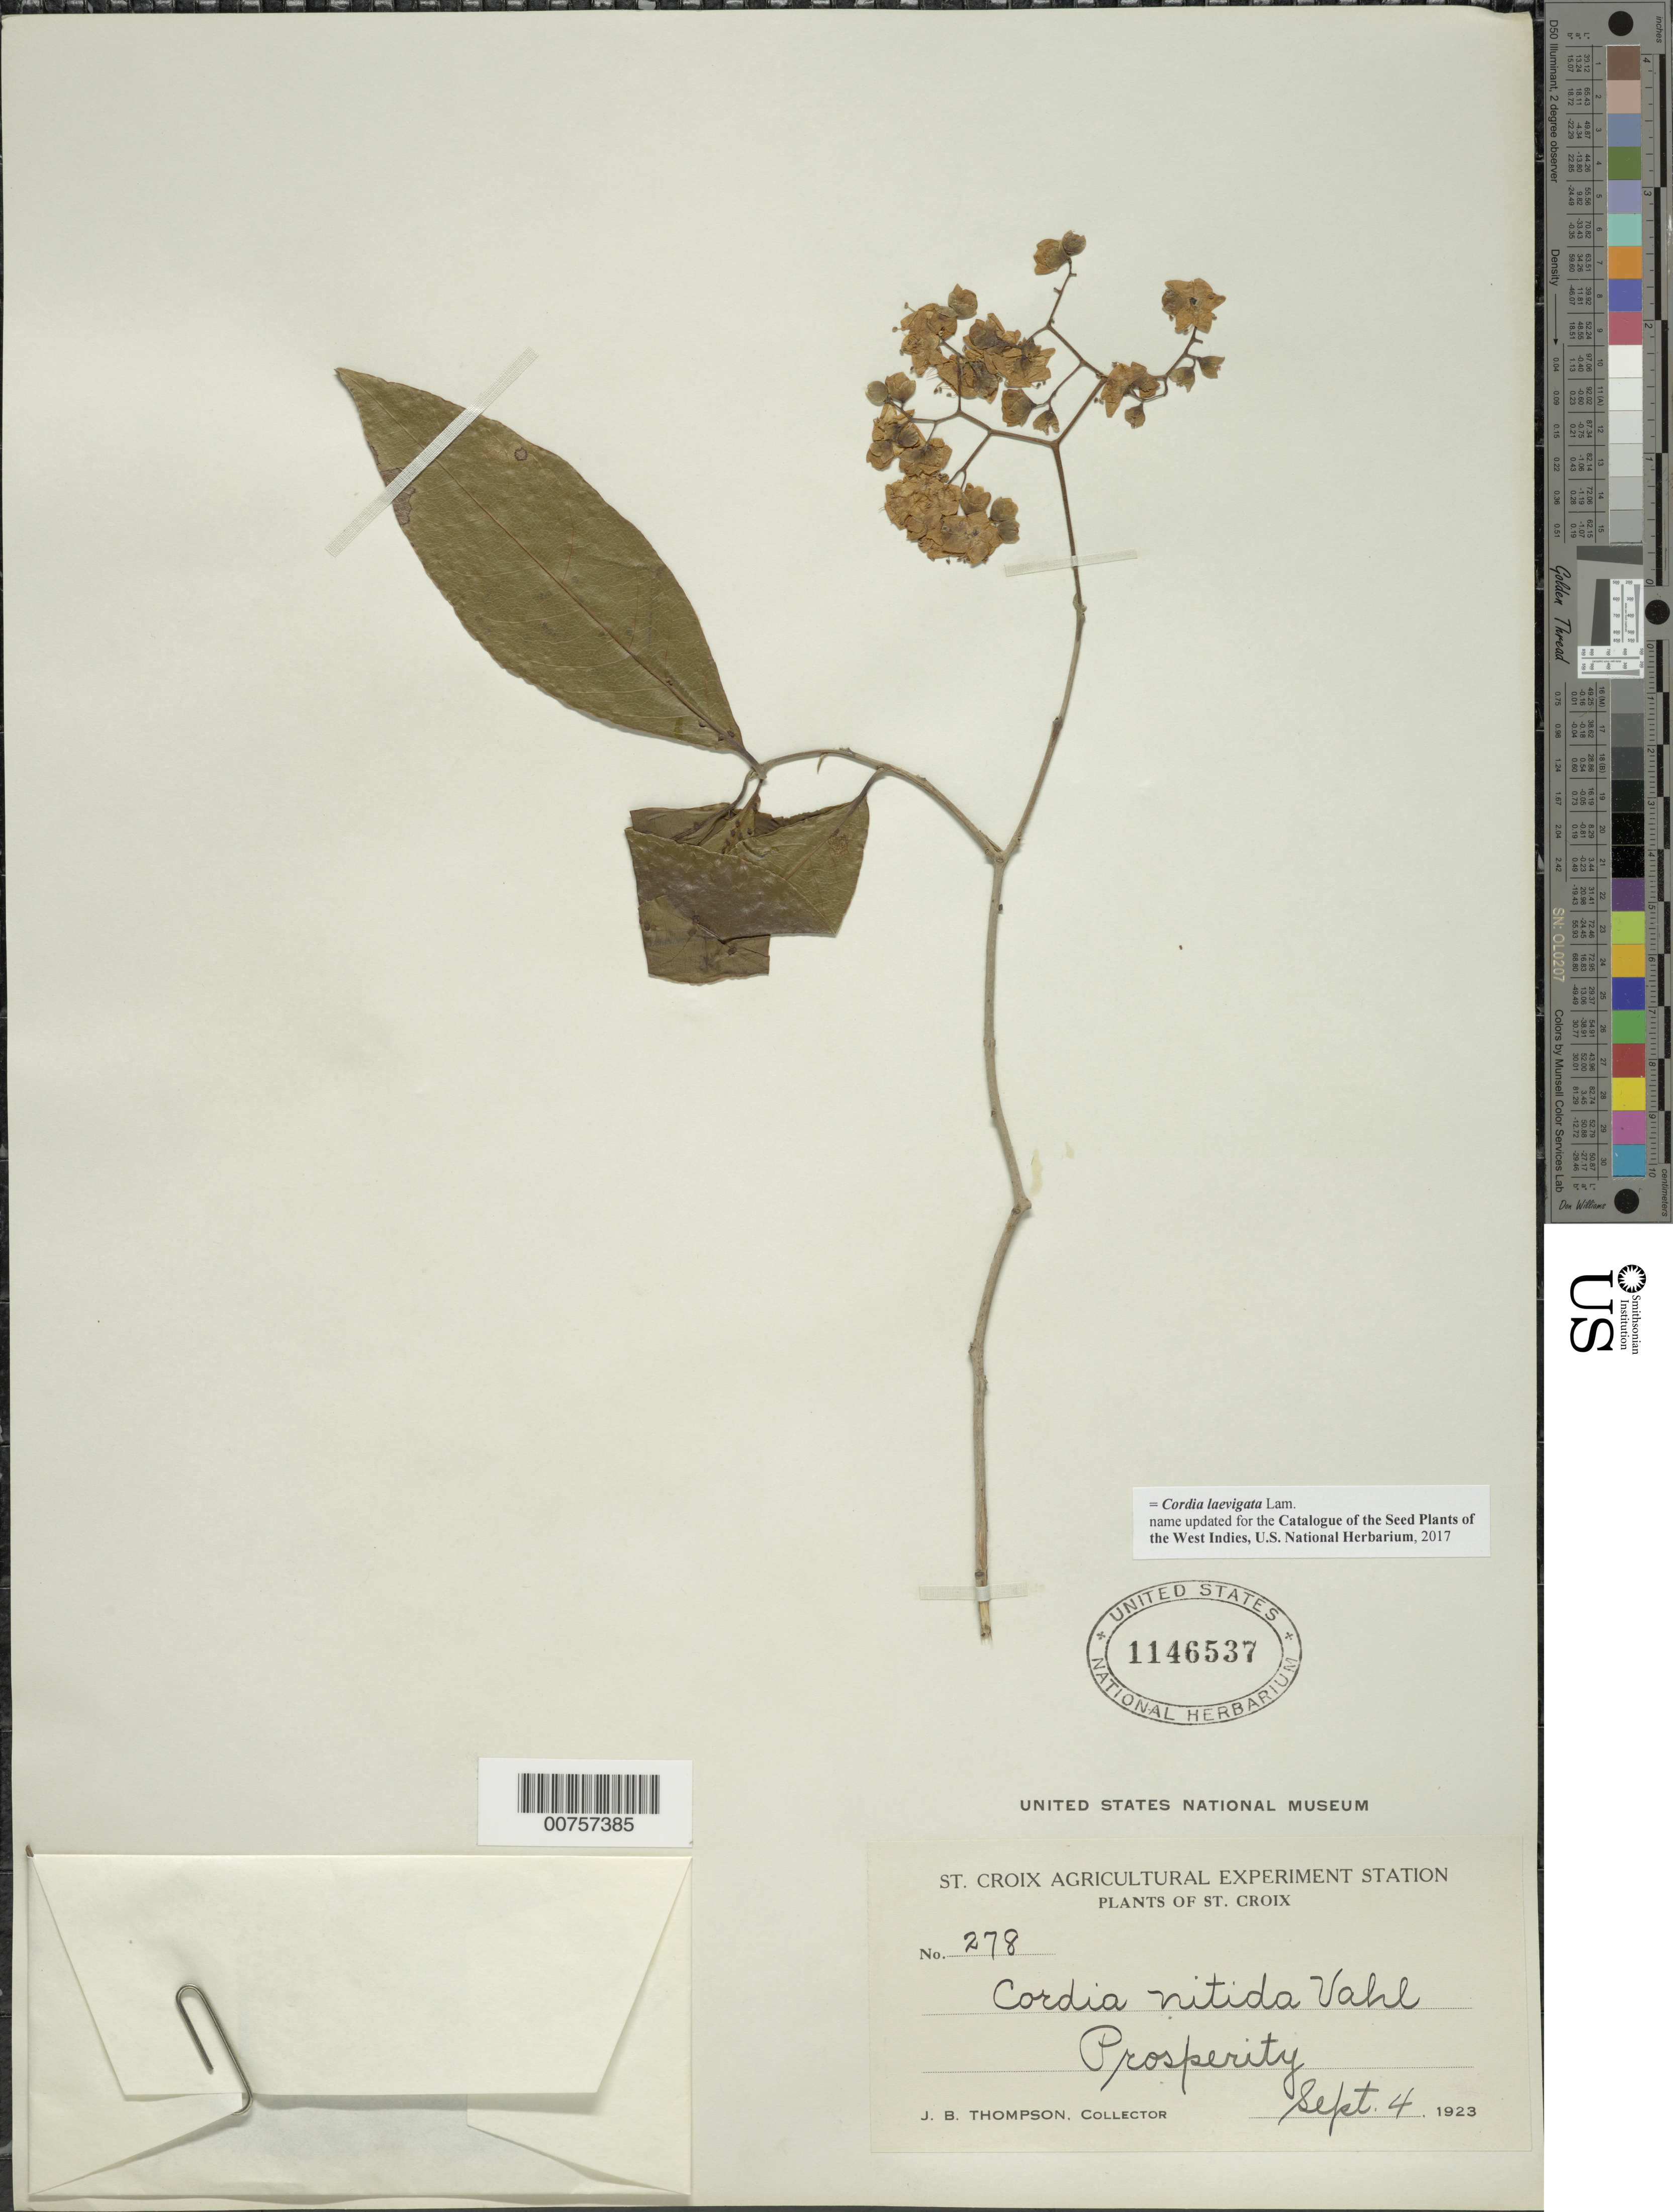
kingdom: Plantae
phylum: Tracheophyta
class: Magnoliopsida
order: Boraginales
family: Cordiaceae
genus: Cordia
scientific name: Cordia laevigata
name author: Lam.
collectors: J. B. Thompson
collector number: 278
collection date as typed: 04 Sep 1923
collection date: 1923-09-04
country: U.S. Virgin Islands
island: St. Croix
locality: Prosperity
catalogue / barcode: US 1146537